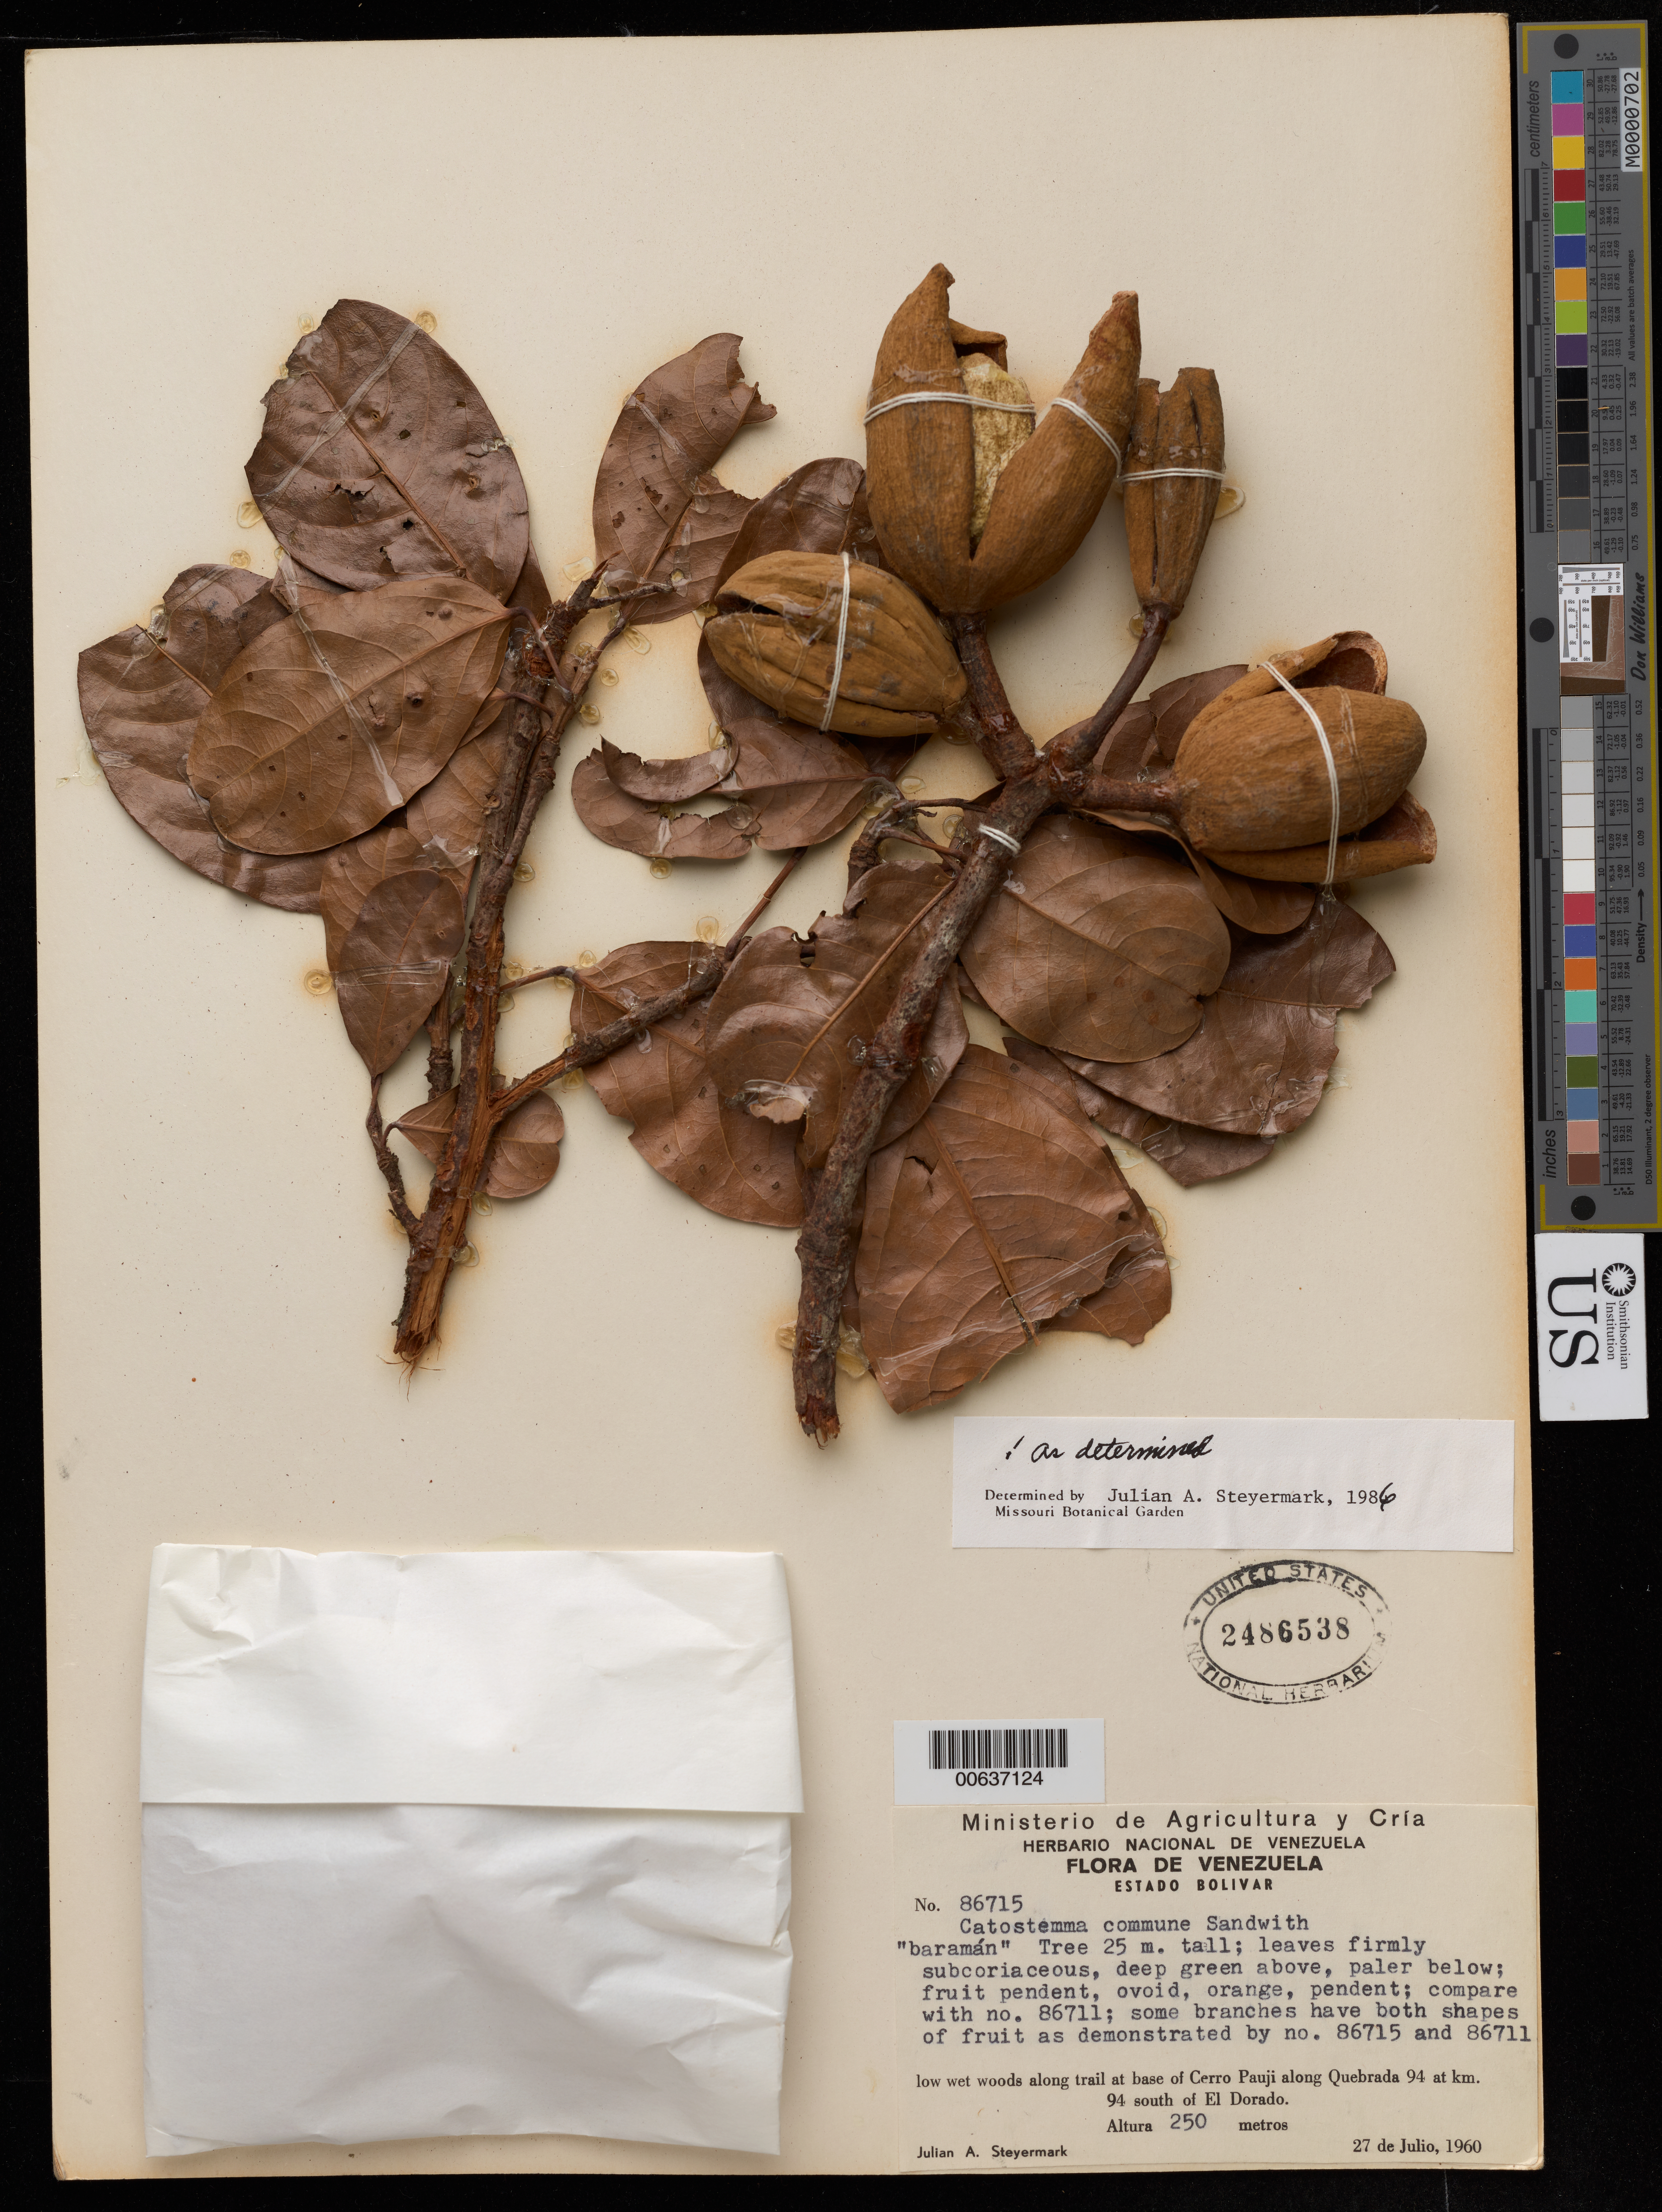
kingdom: Plantae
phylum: Tracheophyta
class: Magnoliopsida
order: Malvales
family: Malvaceae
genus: Catostemma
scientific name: Catostemma commune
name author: Sandwith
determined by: Steyermark, Julian A., (VEN)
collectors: J. Steyermark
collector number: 86715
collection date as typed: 27-Jul-60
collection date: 1960-07-27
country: Venezuela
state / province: Bolívar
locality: Cerro Pauji, along Quebrada 94 at km 94 south of El Dorado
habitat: Low wet woods along trail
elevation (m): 290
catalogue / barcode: US 2486538